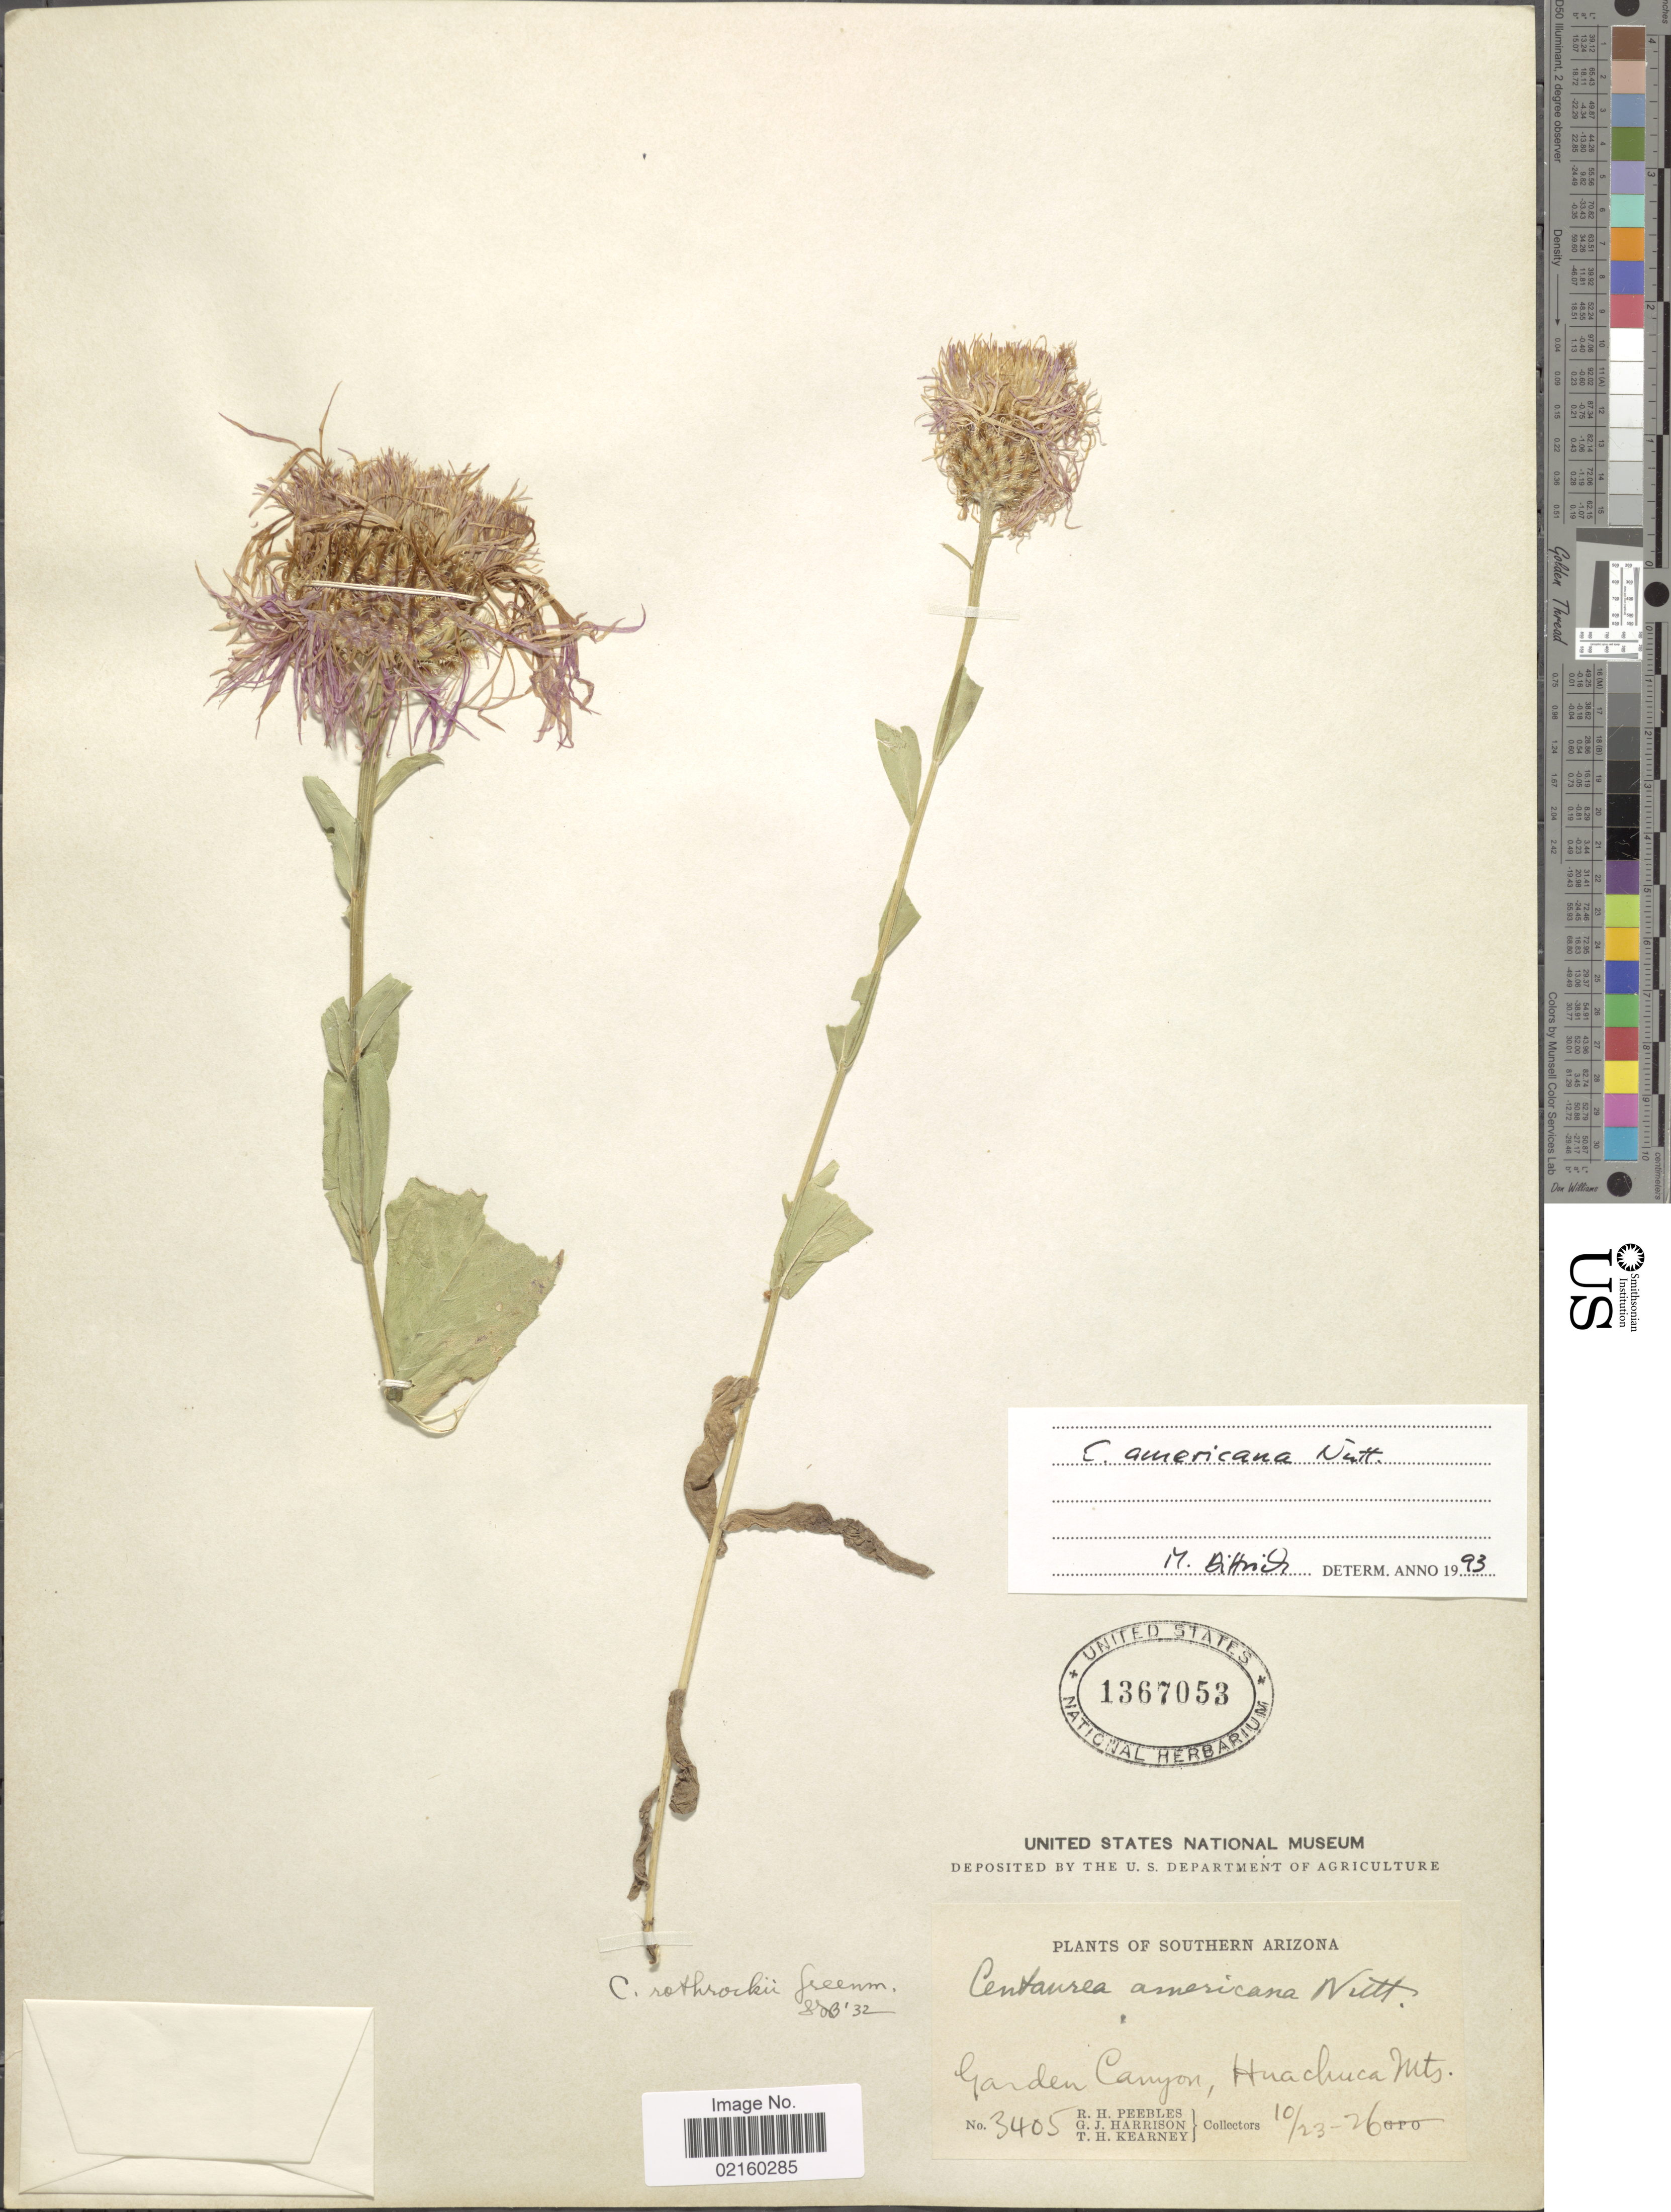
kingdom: Plantae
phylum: Tracheophyta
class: Magnoliopsida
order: Asterales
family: Asteraceae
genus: Plectocephalus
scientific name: Plectocephalus americanus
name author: (Nutt.) D. Don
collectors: R. H. Peebles, G. J. Harrison & T. H. Kearney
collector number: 3405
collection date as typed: Transcribed d/m/y: 23/10/26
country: United States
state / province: Arizona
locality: Southern Arizona, Garden Canyon, Huachuca Mts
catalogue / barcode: US 1367053